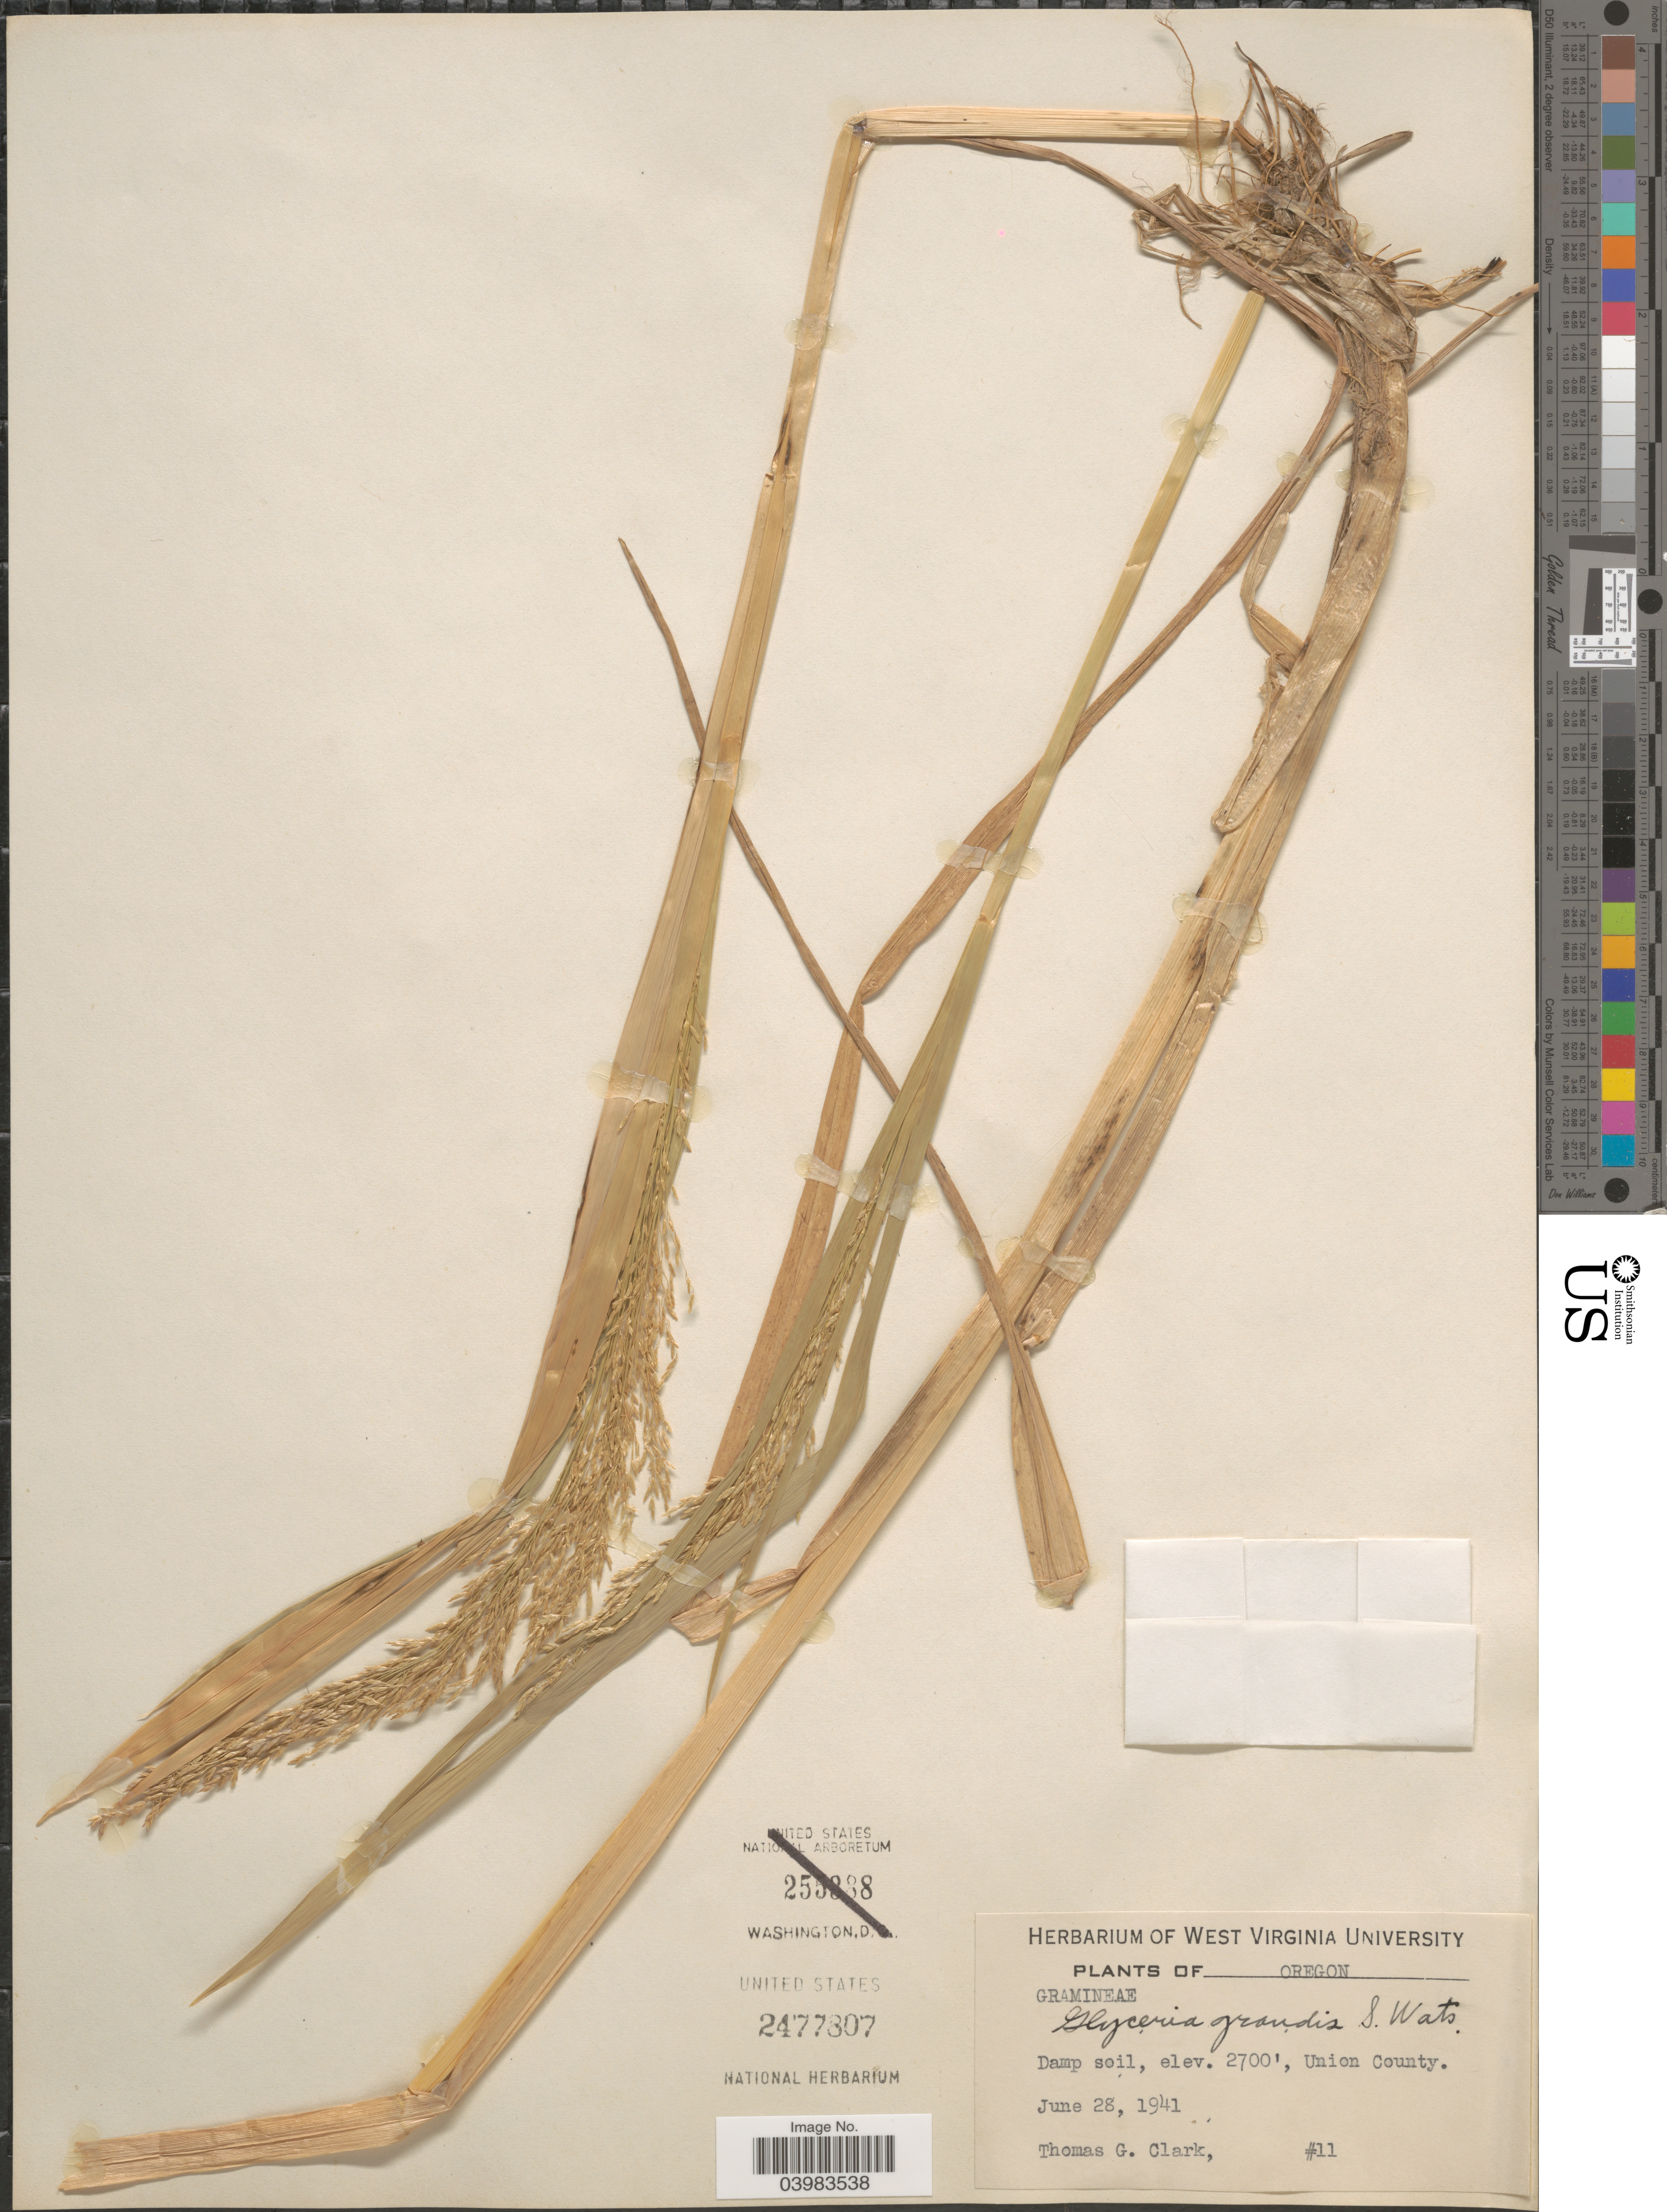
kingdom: Plantae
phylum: Tracheophyta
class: Liliopsida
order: Poales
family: Poaceae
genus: Glyceria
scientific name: Glyceria grandis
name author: S. Watson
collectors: T. Clark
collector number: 11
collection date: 1941-06-28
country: United States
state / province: Oregon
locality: Damp soil, Union County.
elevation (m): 823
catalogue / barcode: US 2477807